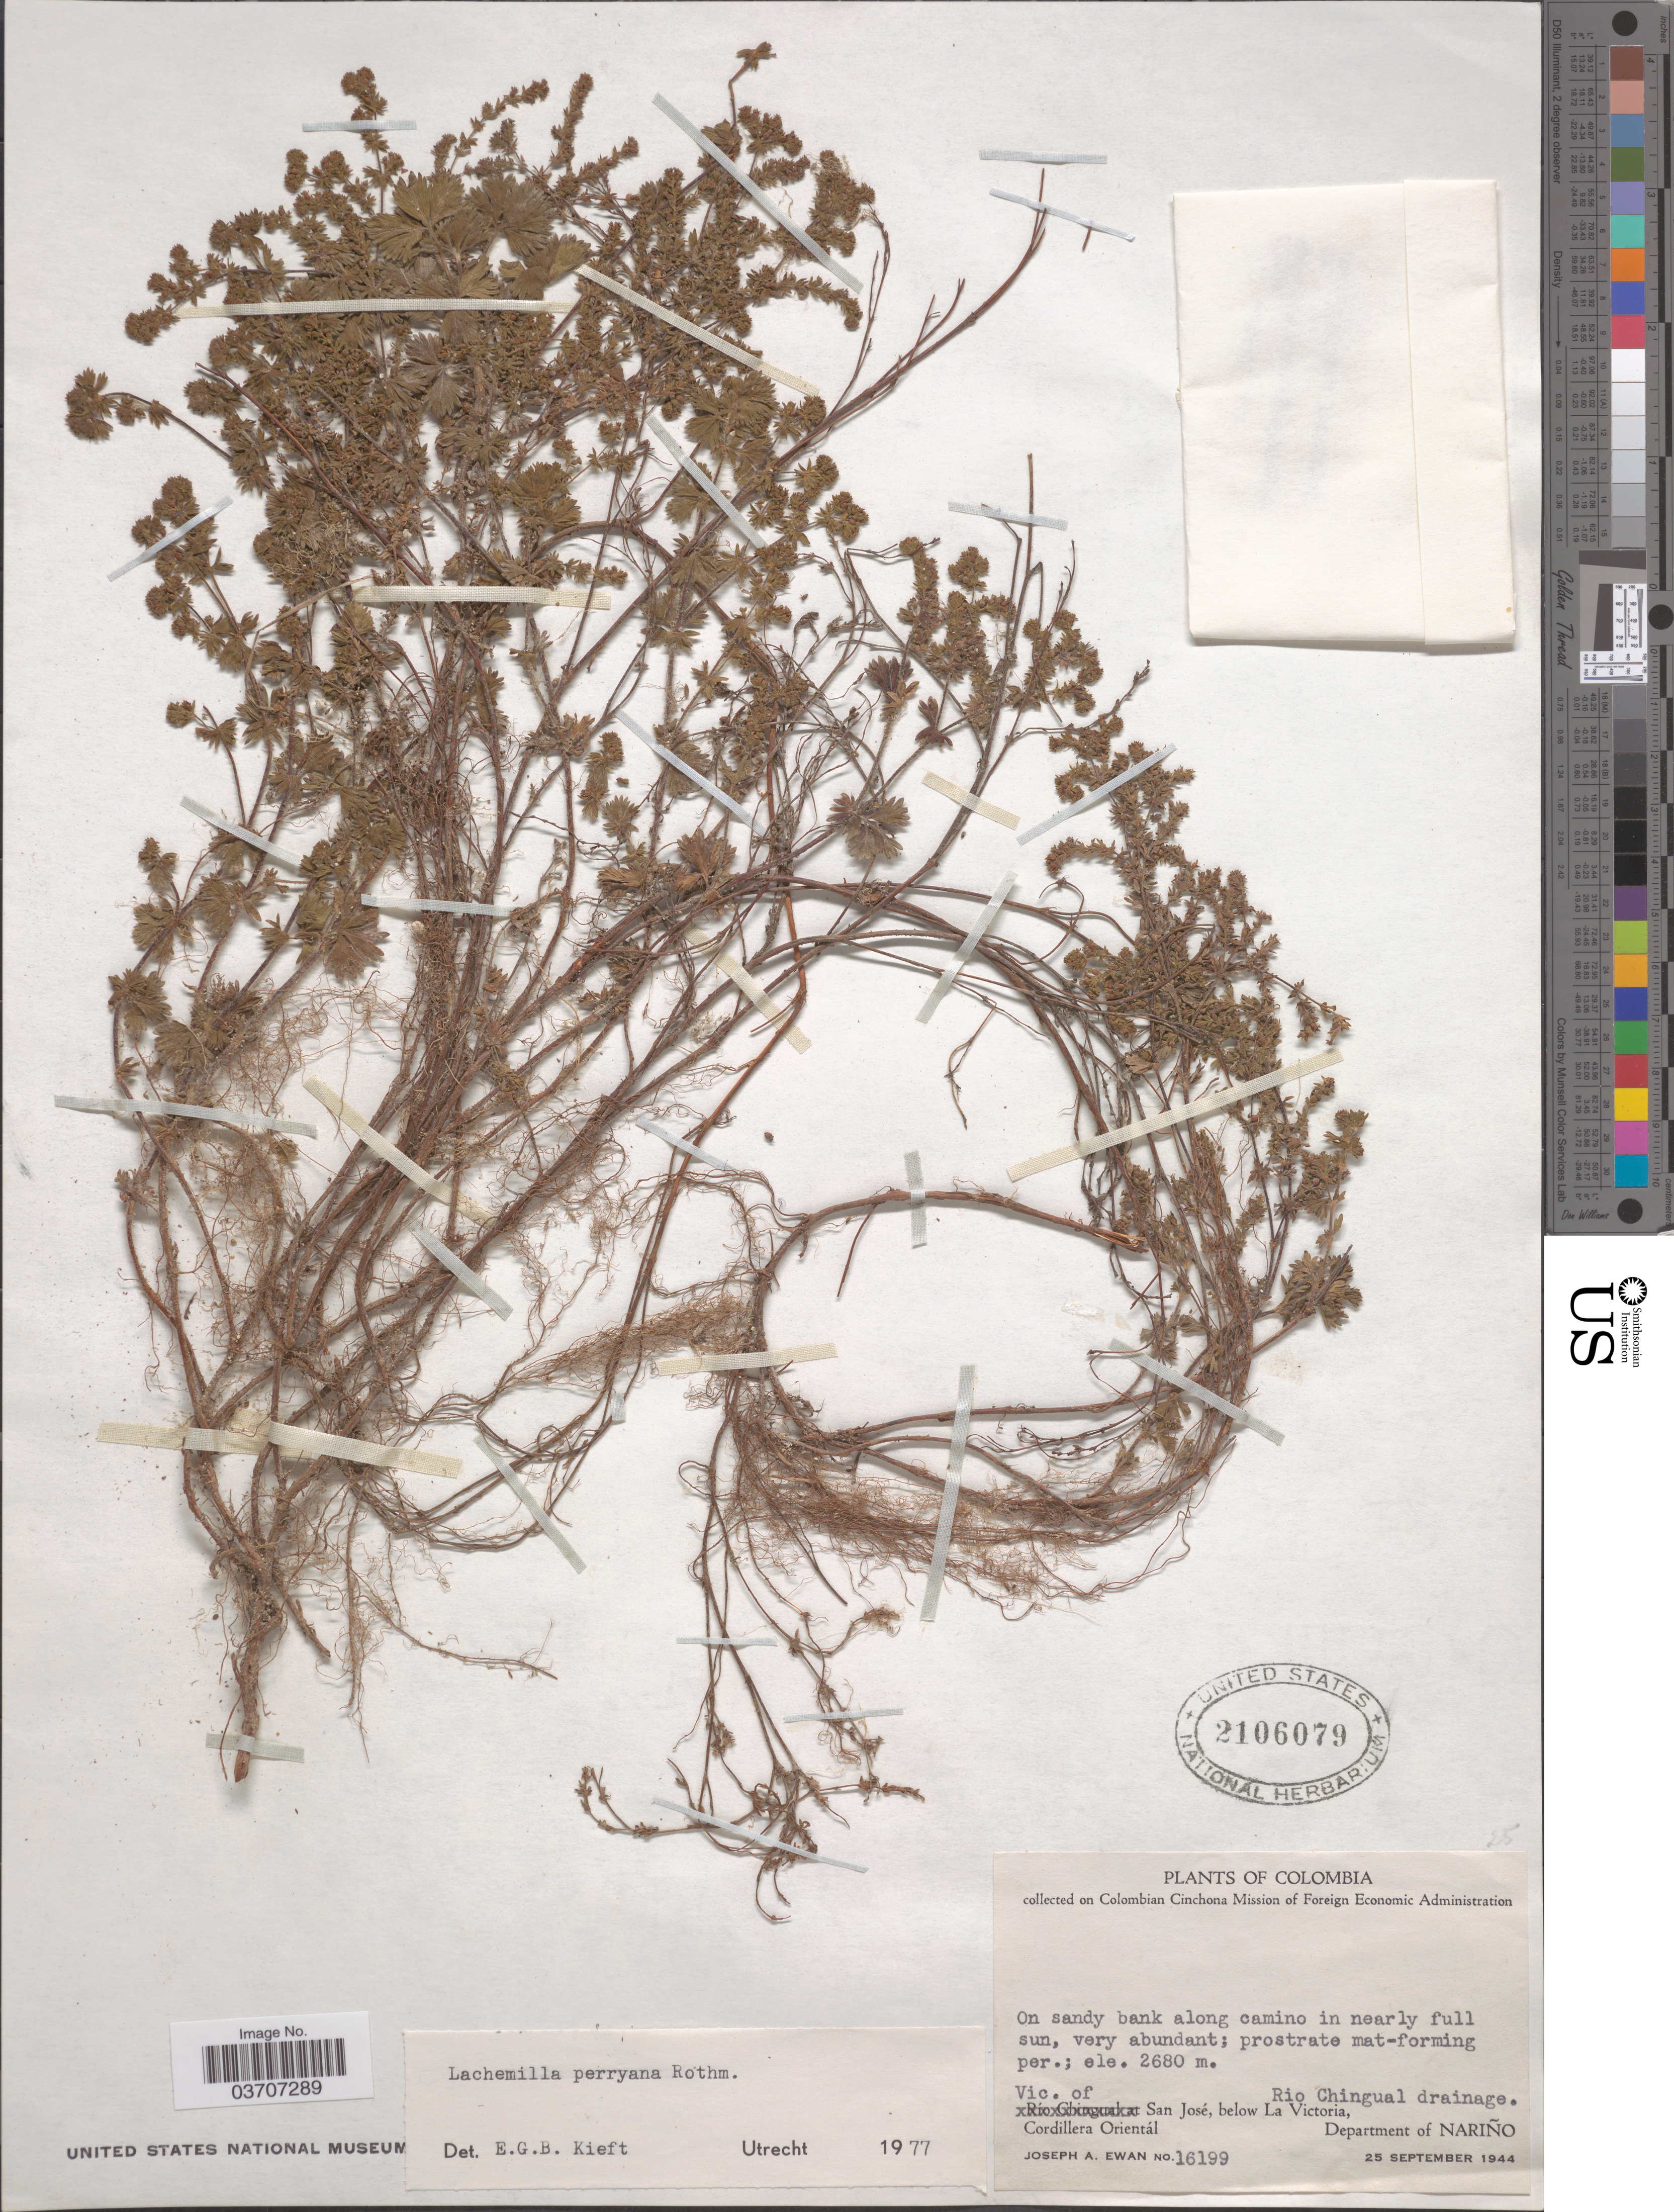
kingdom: Plantae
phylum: Tracheophyta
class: Magnoliopsida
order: Rosales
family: Rosaceae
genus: Lachemilla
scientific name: Lachemilla perryana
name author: Rothm.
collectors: J. A. Ewan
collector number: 16199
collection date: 1944-09-25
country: Colombia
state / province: Nariño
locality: Vic. of San José, below La Victoria. Rio Chingual drainage. Cordillera Orientál. Department of Nariño.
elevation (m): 2680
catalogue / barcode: US 2106079